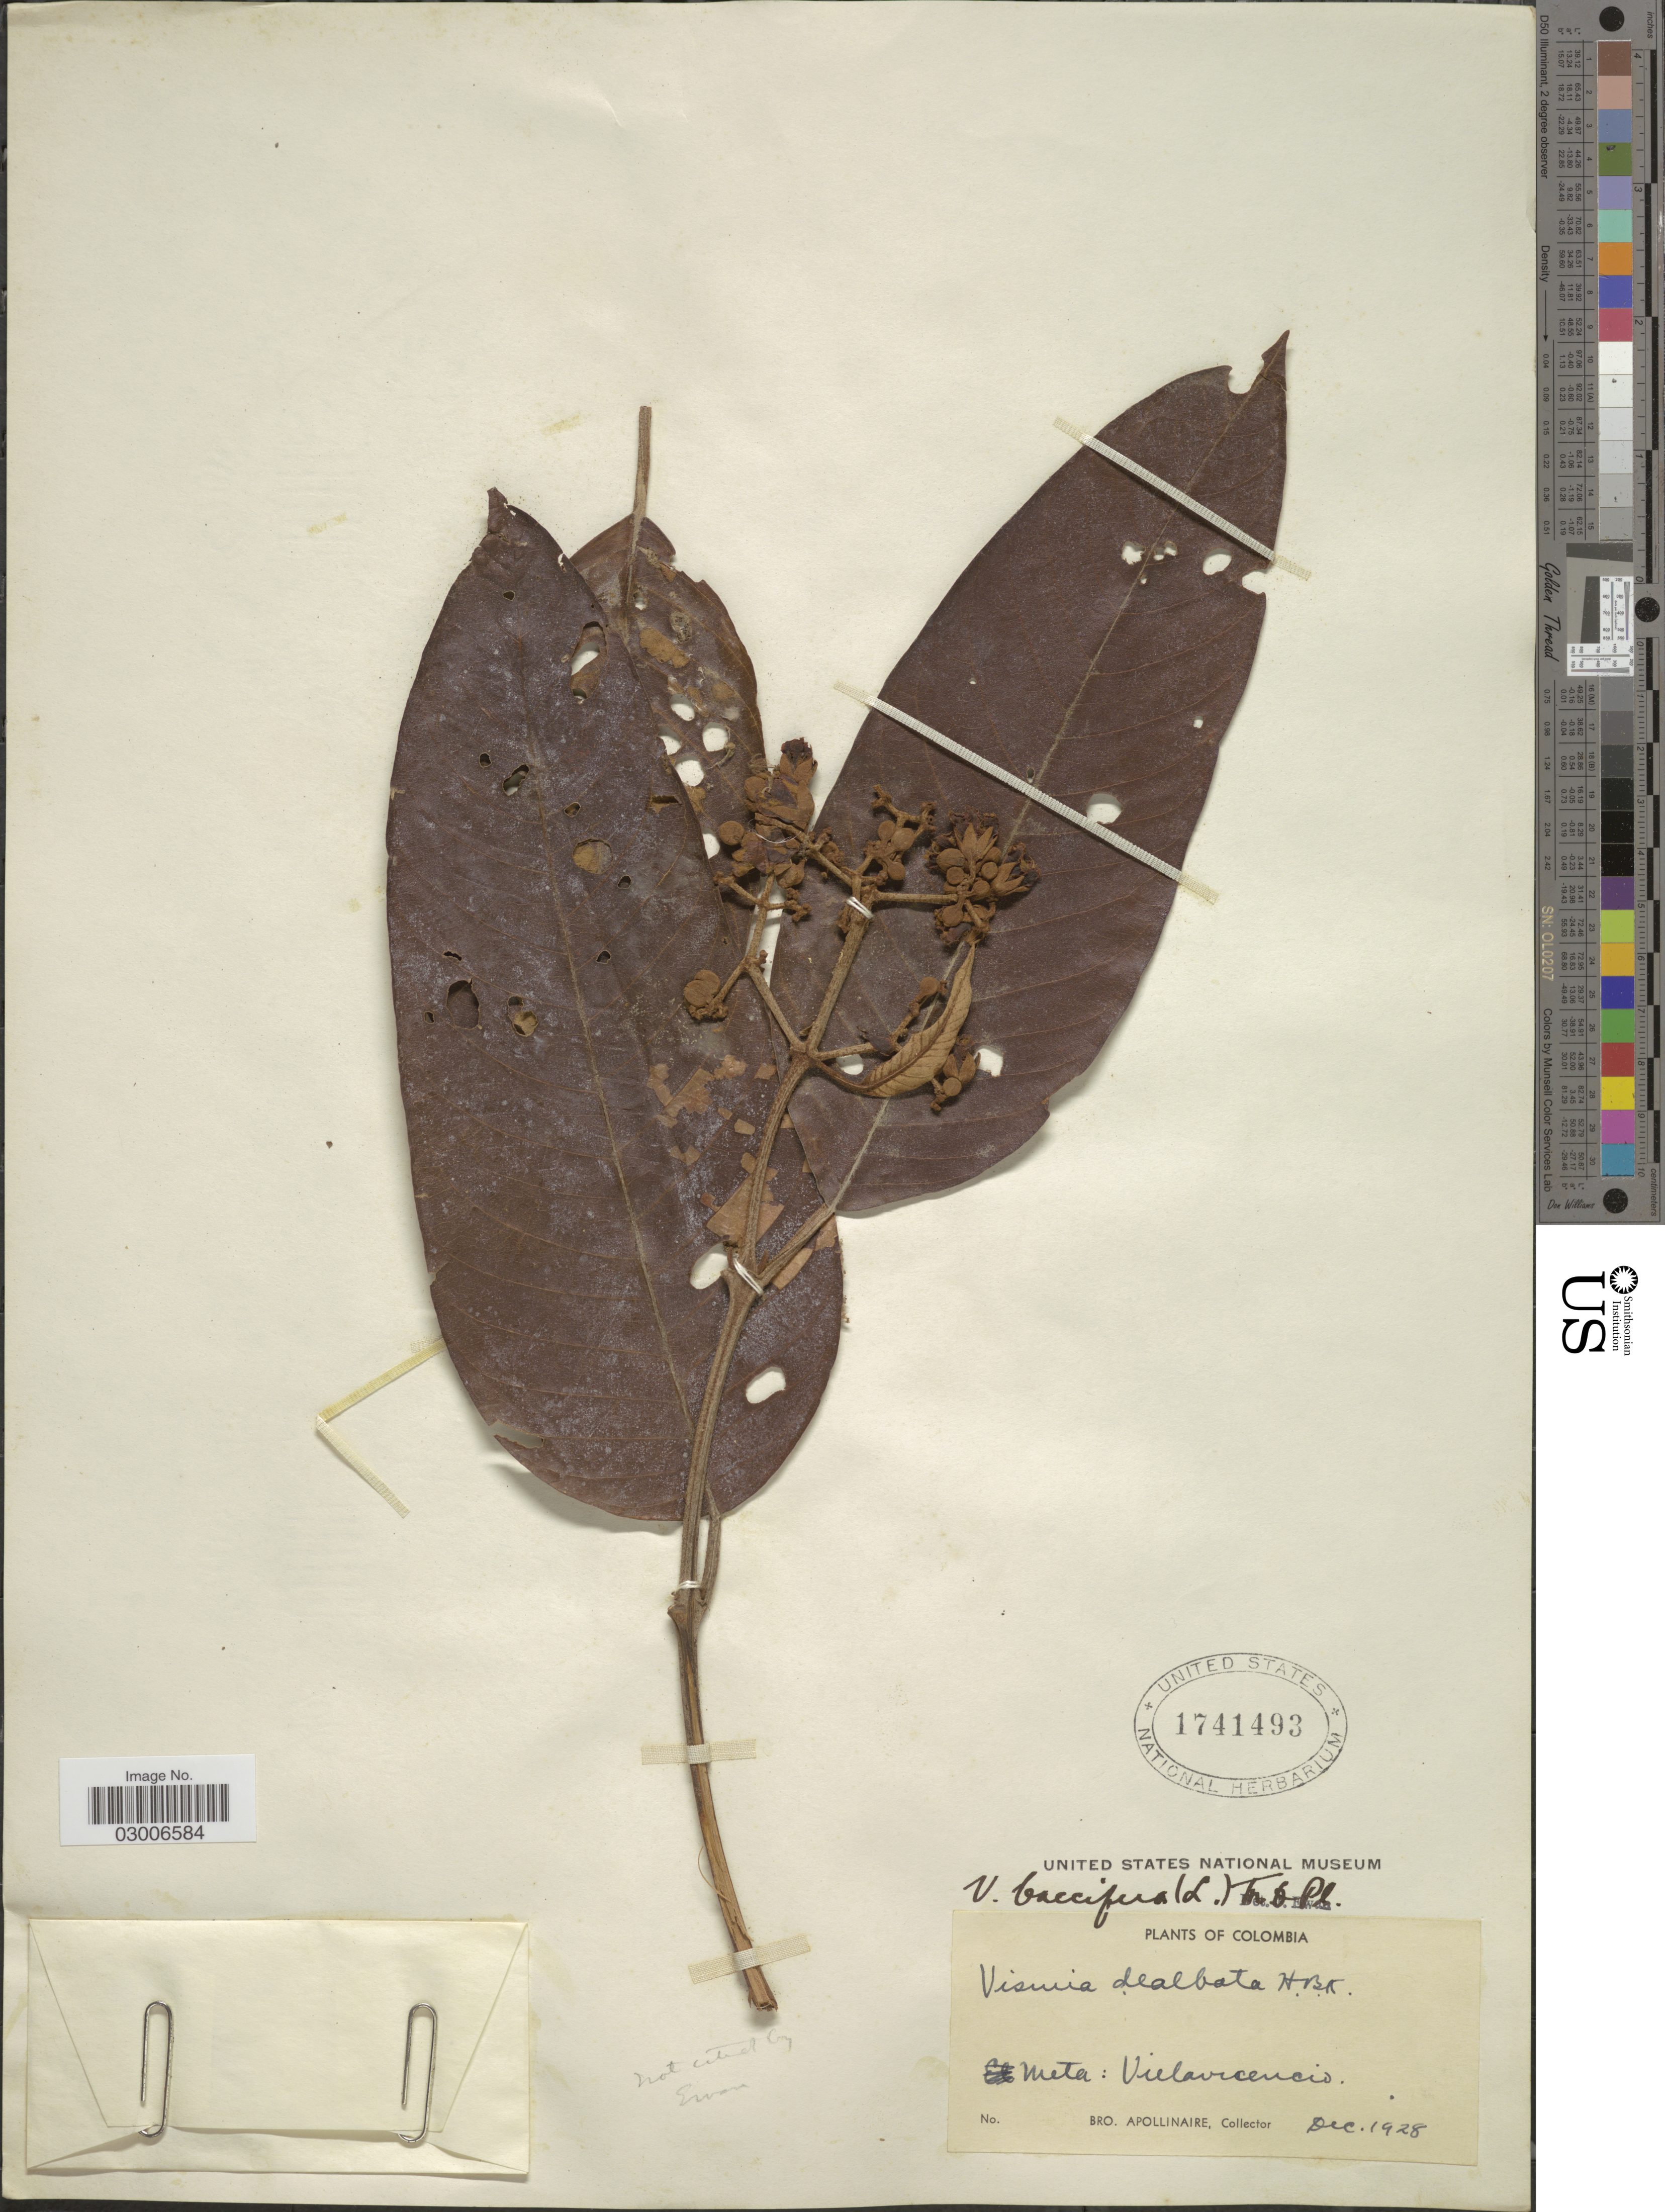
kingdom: Plantae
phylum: Tracheophyta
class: Magnoliopsida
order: Malpighiales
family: Hypericaceae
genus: Vismia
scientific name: Vismia baccifera subsp. dealbata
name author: (Kunth) Ewan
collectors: Bro. Apollinaire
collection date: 1928-12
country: Colombia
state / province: Meta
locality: Meta: Villavicencio.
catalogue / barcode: US 1741493